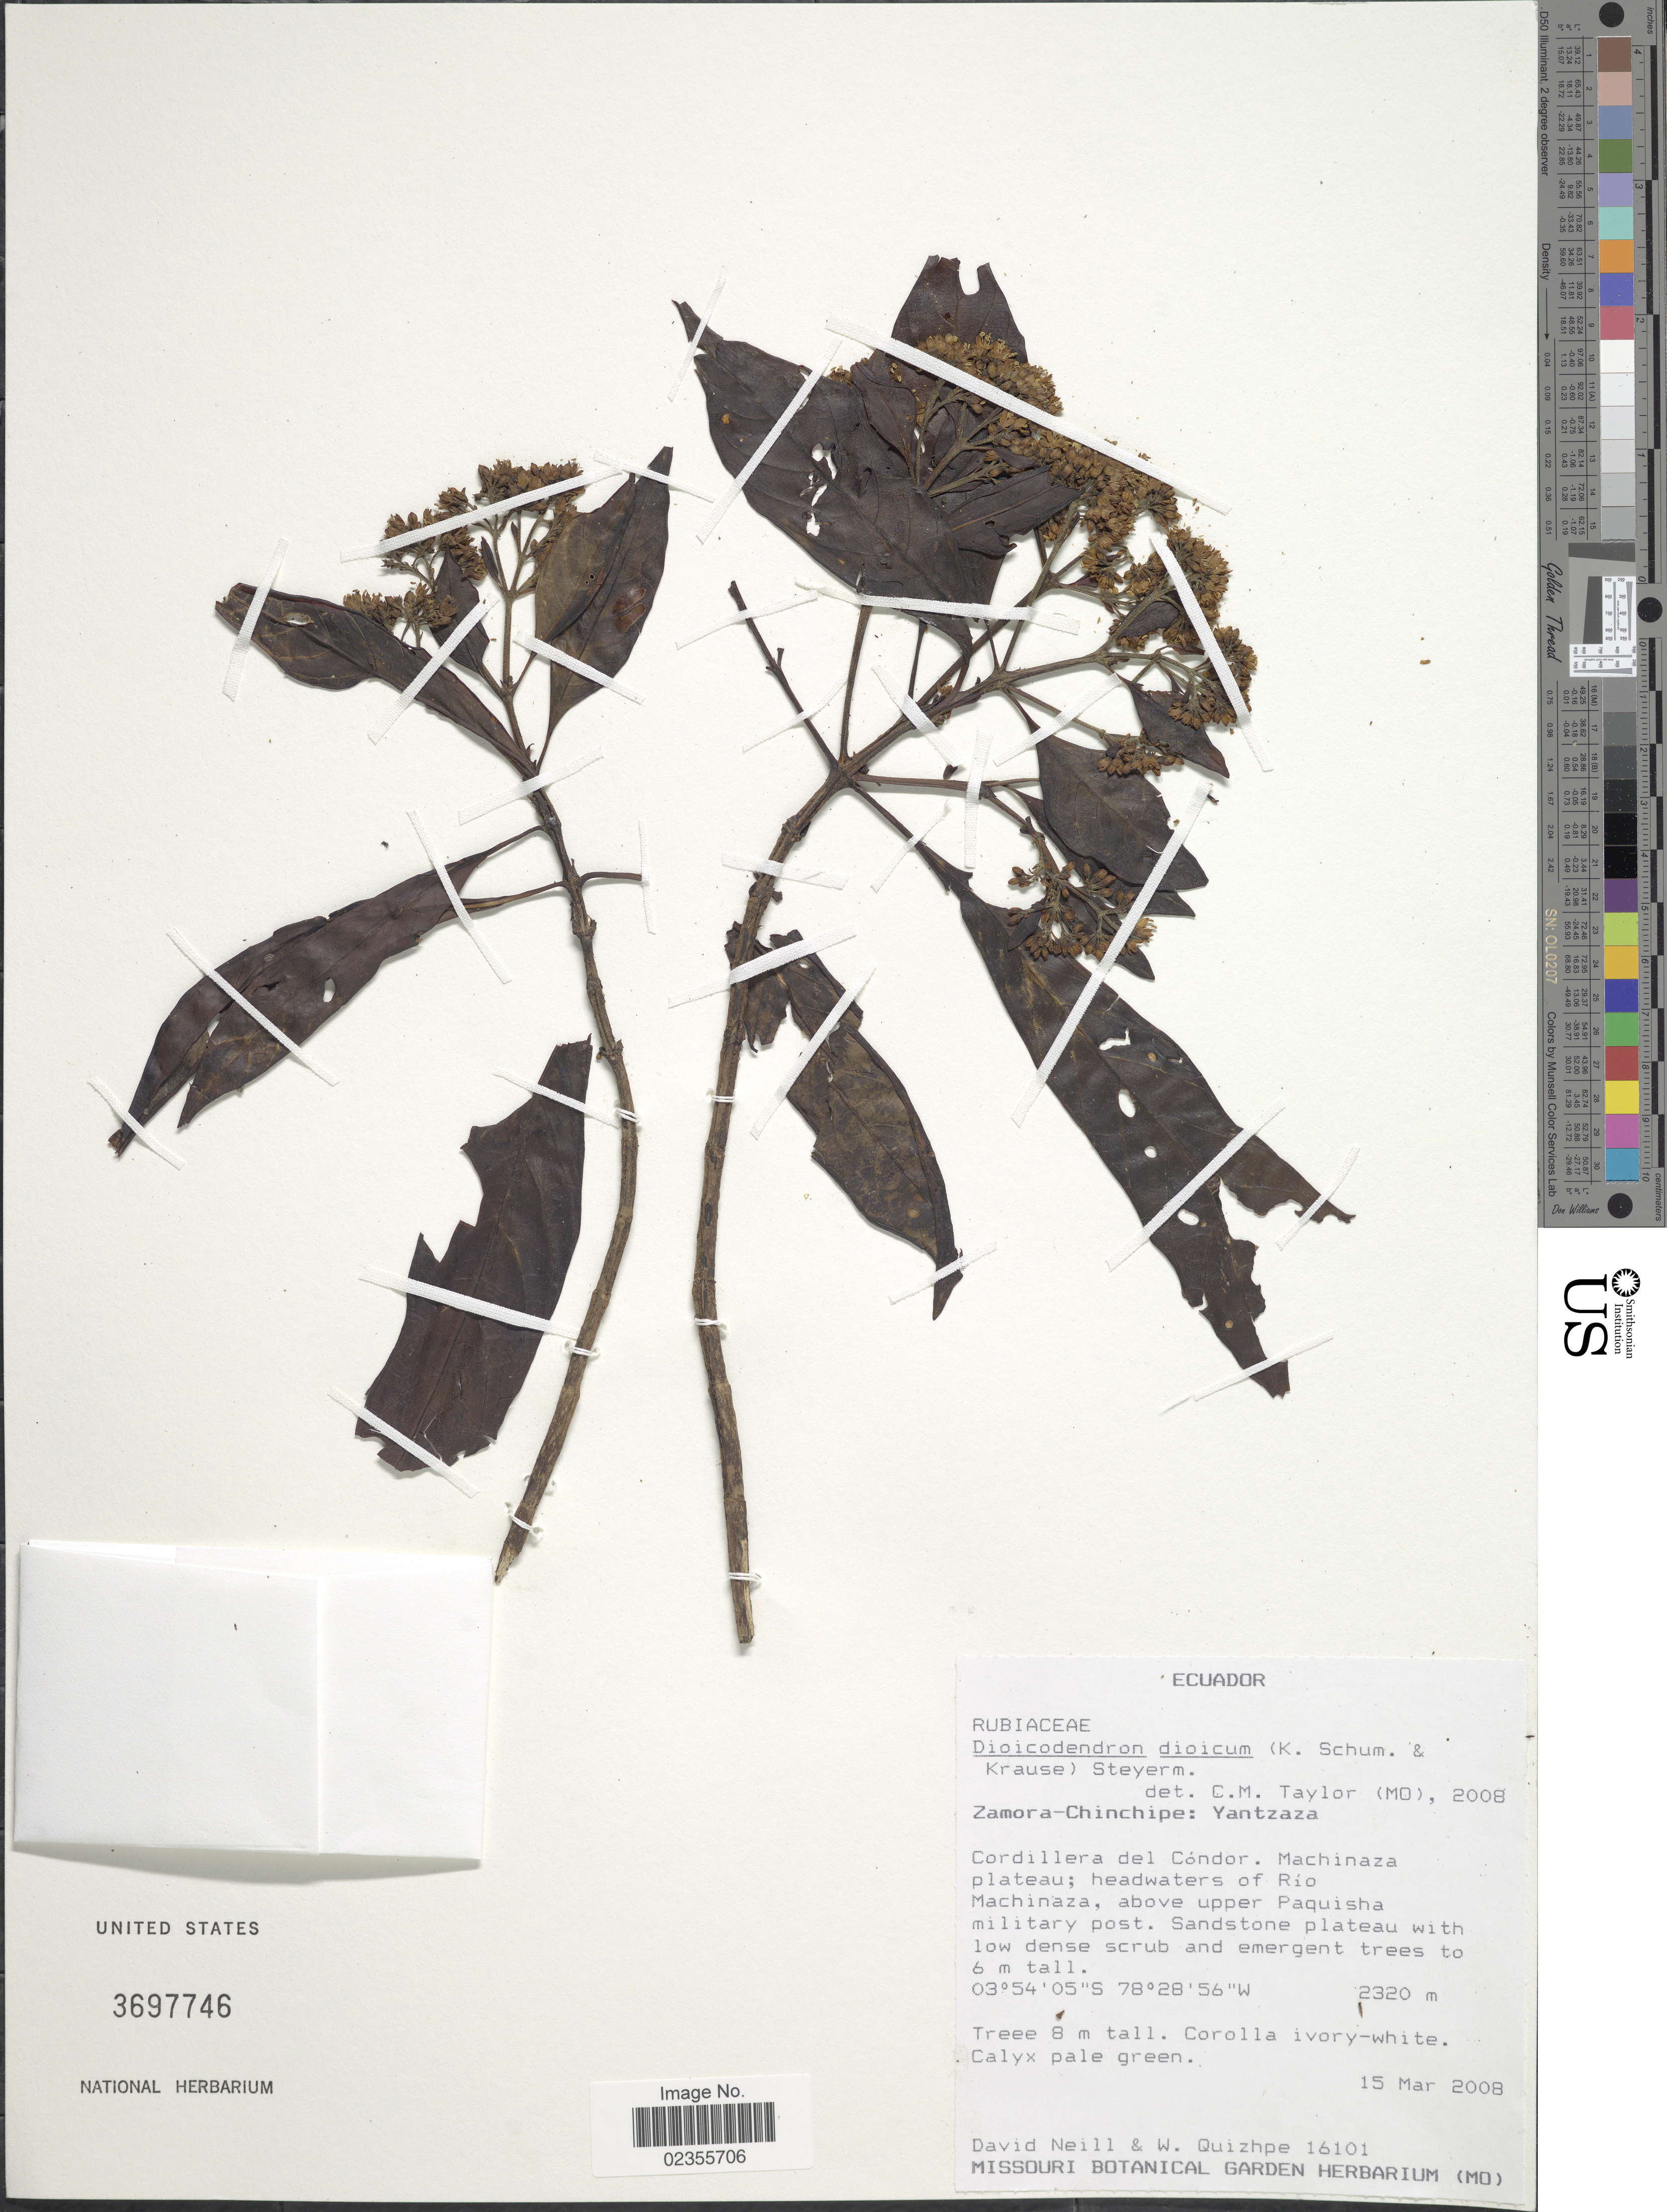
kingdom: Plantae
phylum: Tracheophyta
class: Magnoliopsida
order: Gentianales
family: Rubiaceae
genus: Dioicodendron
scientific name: Dioicodendron dioicum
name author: (K. Schum. & Krause) Steyerm.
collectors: D. Neill & W. Quizhpe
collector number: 16101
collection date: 2008-03-15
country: Ecuador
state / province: Zamora-Chinchipe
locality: Yantzaza, Cordillera del Condor, Machinaza plateau; headwaters of Rio Machinaza, above upper Paquisha military post.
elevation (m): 2320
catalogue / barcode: US 3697746